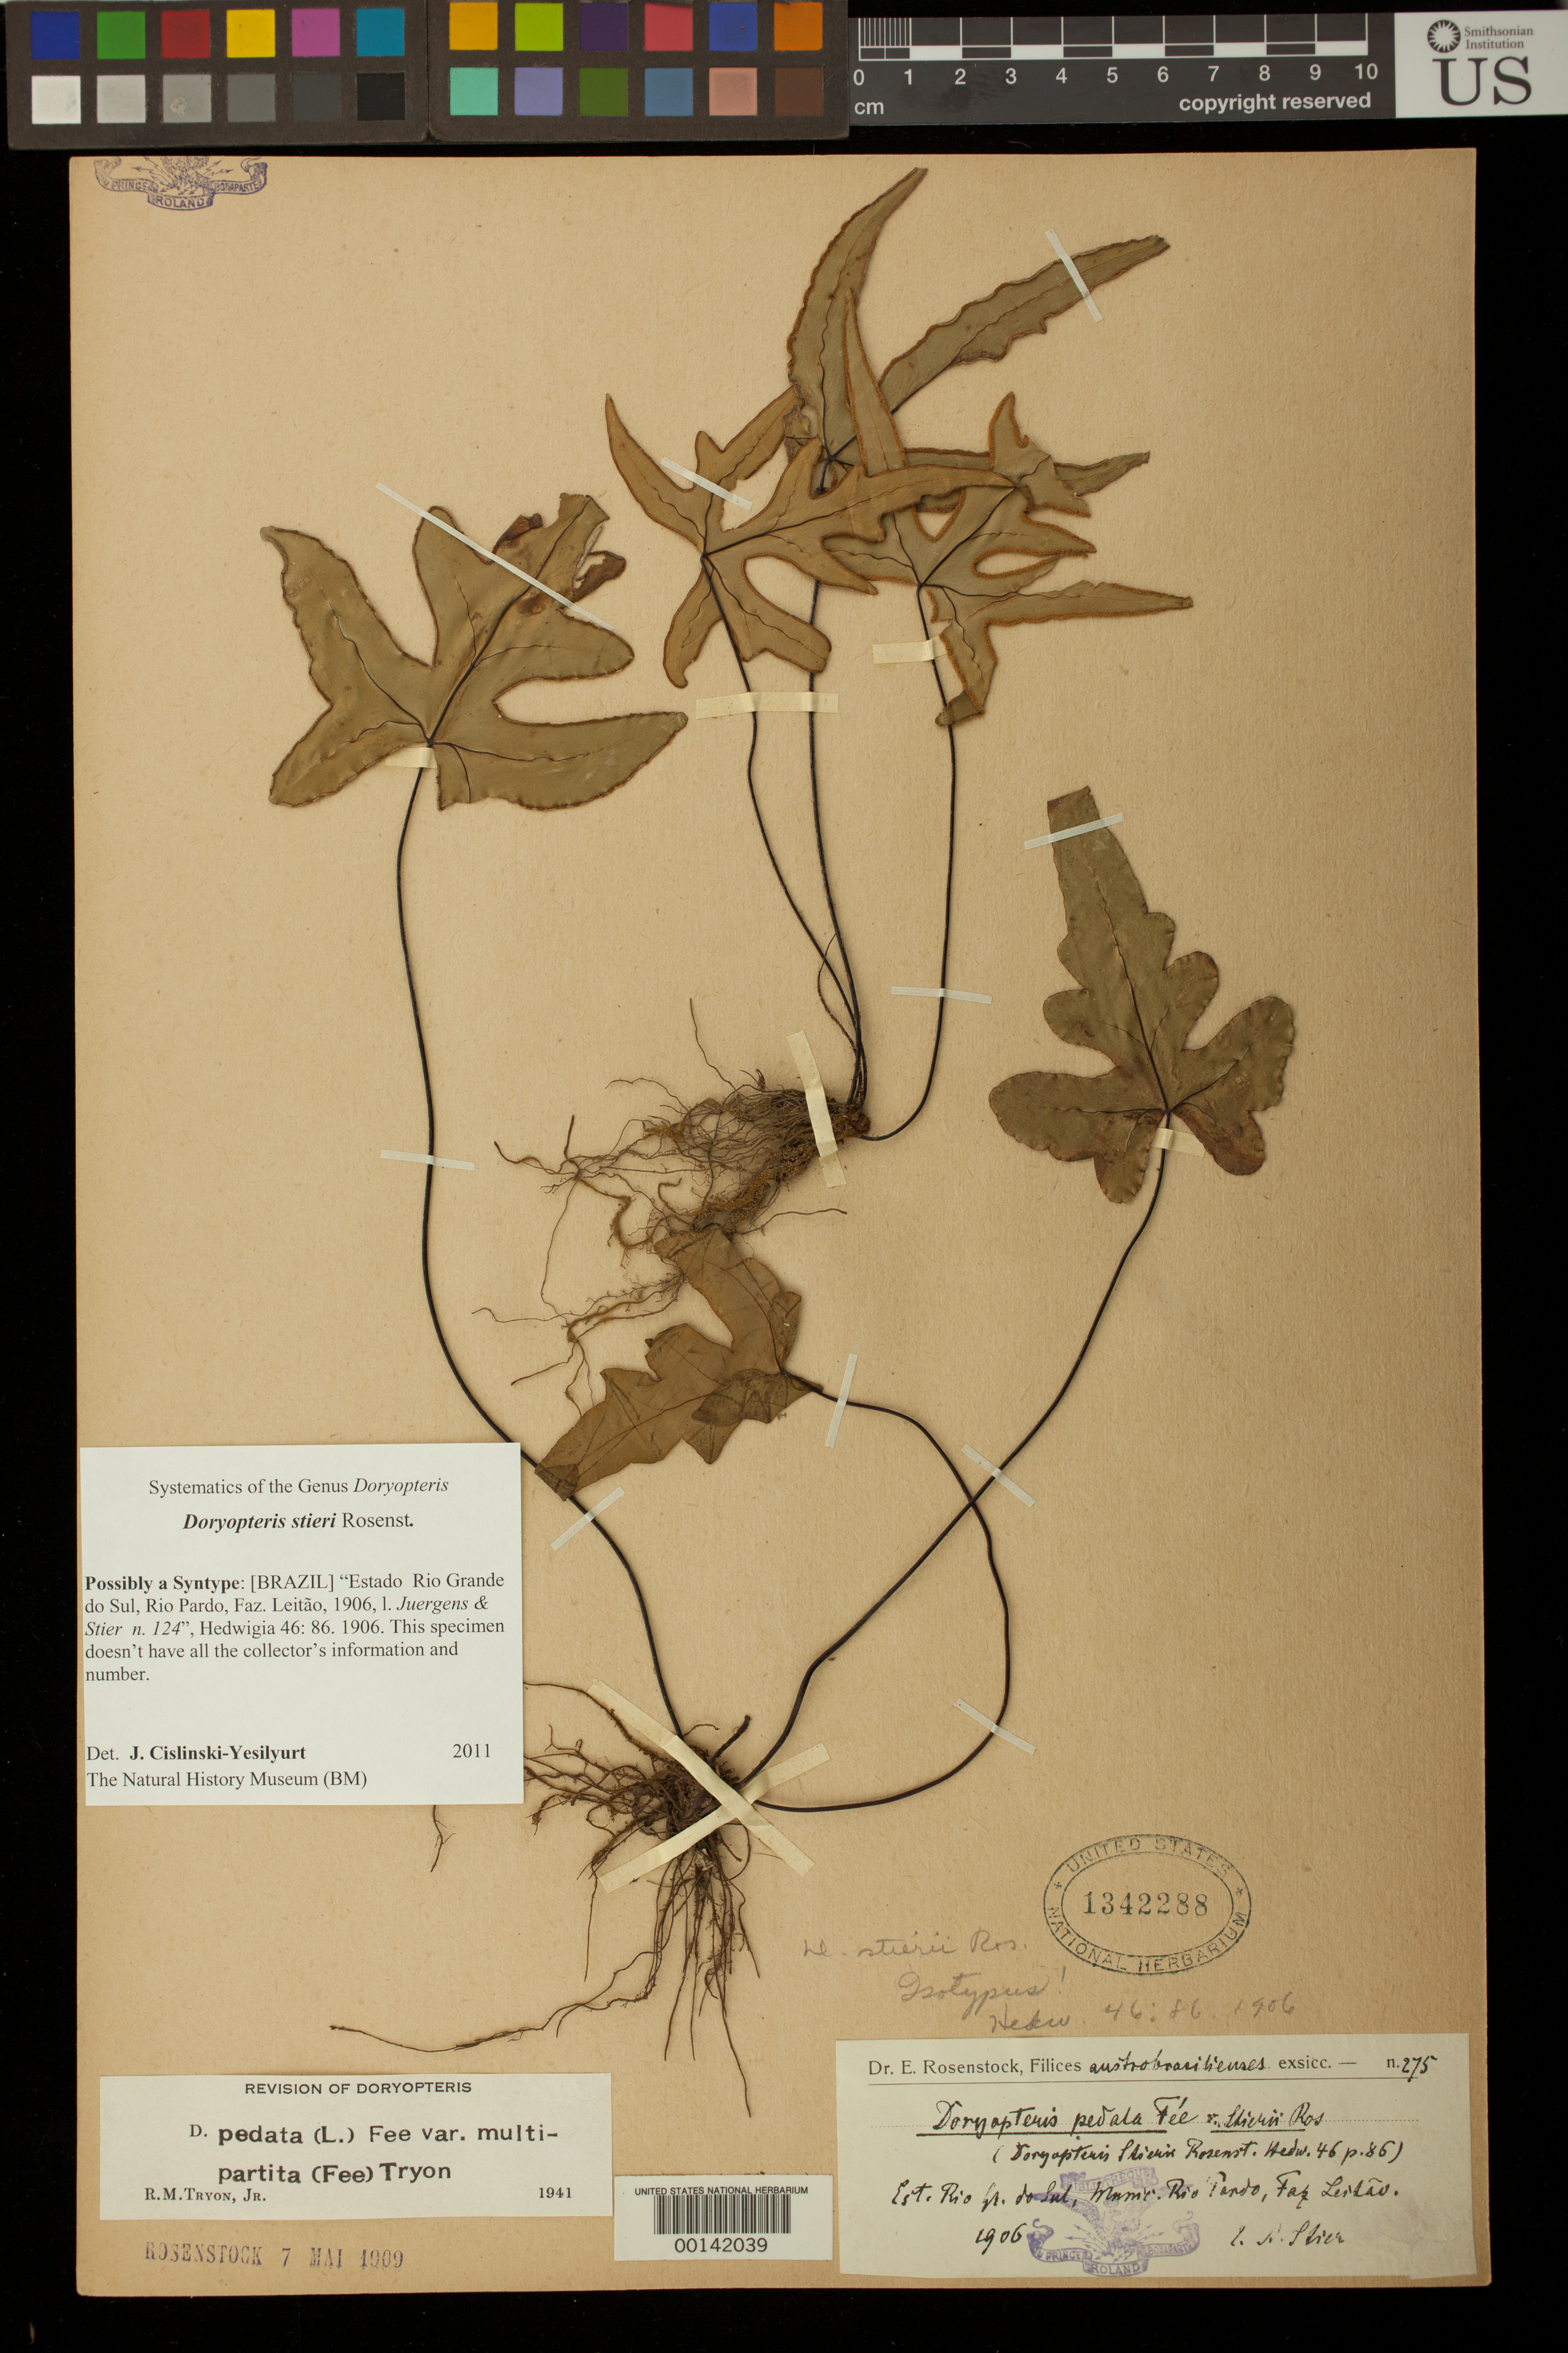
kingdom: Plantae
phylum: Tracheophyta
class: Polypodiopsida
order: Polypodiales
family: Pteridaceae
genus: Doryopteris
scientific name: Doryopteris stieri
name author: Rosenst.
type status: Type Collection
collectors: A. Stier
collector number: Rosenstock Exs. 275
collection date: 1906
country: Brazil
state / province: Rio Grande do Sul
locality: Est. Rio Gr. do Sul, Munic. Rio Pando, Faz Leitão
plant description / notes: Annotated by J. Cislinski-Yesilyurt (2011) as "possibly a syntype"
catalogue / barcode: US 1342288